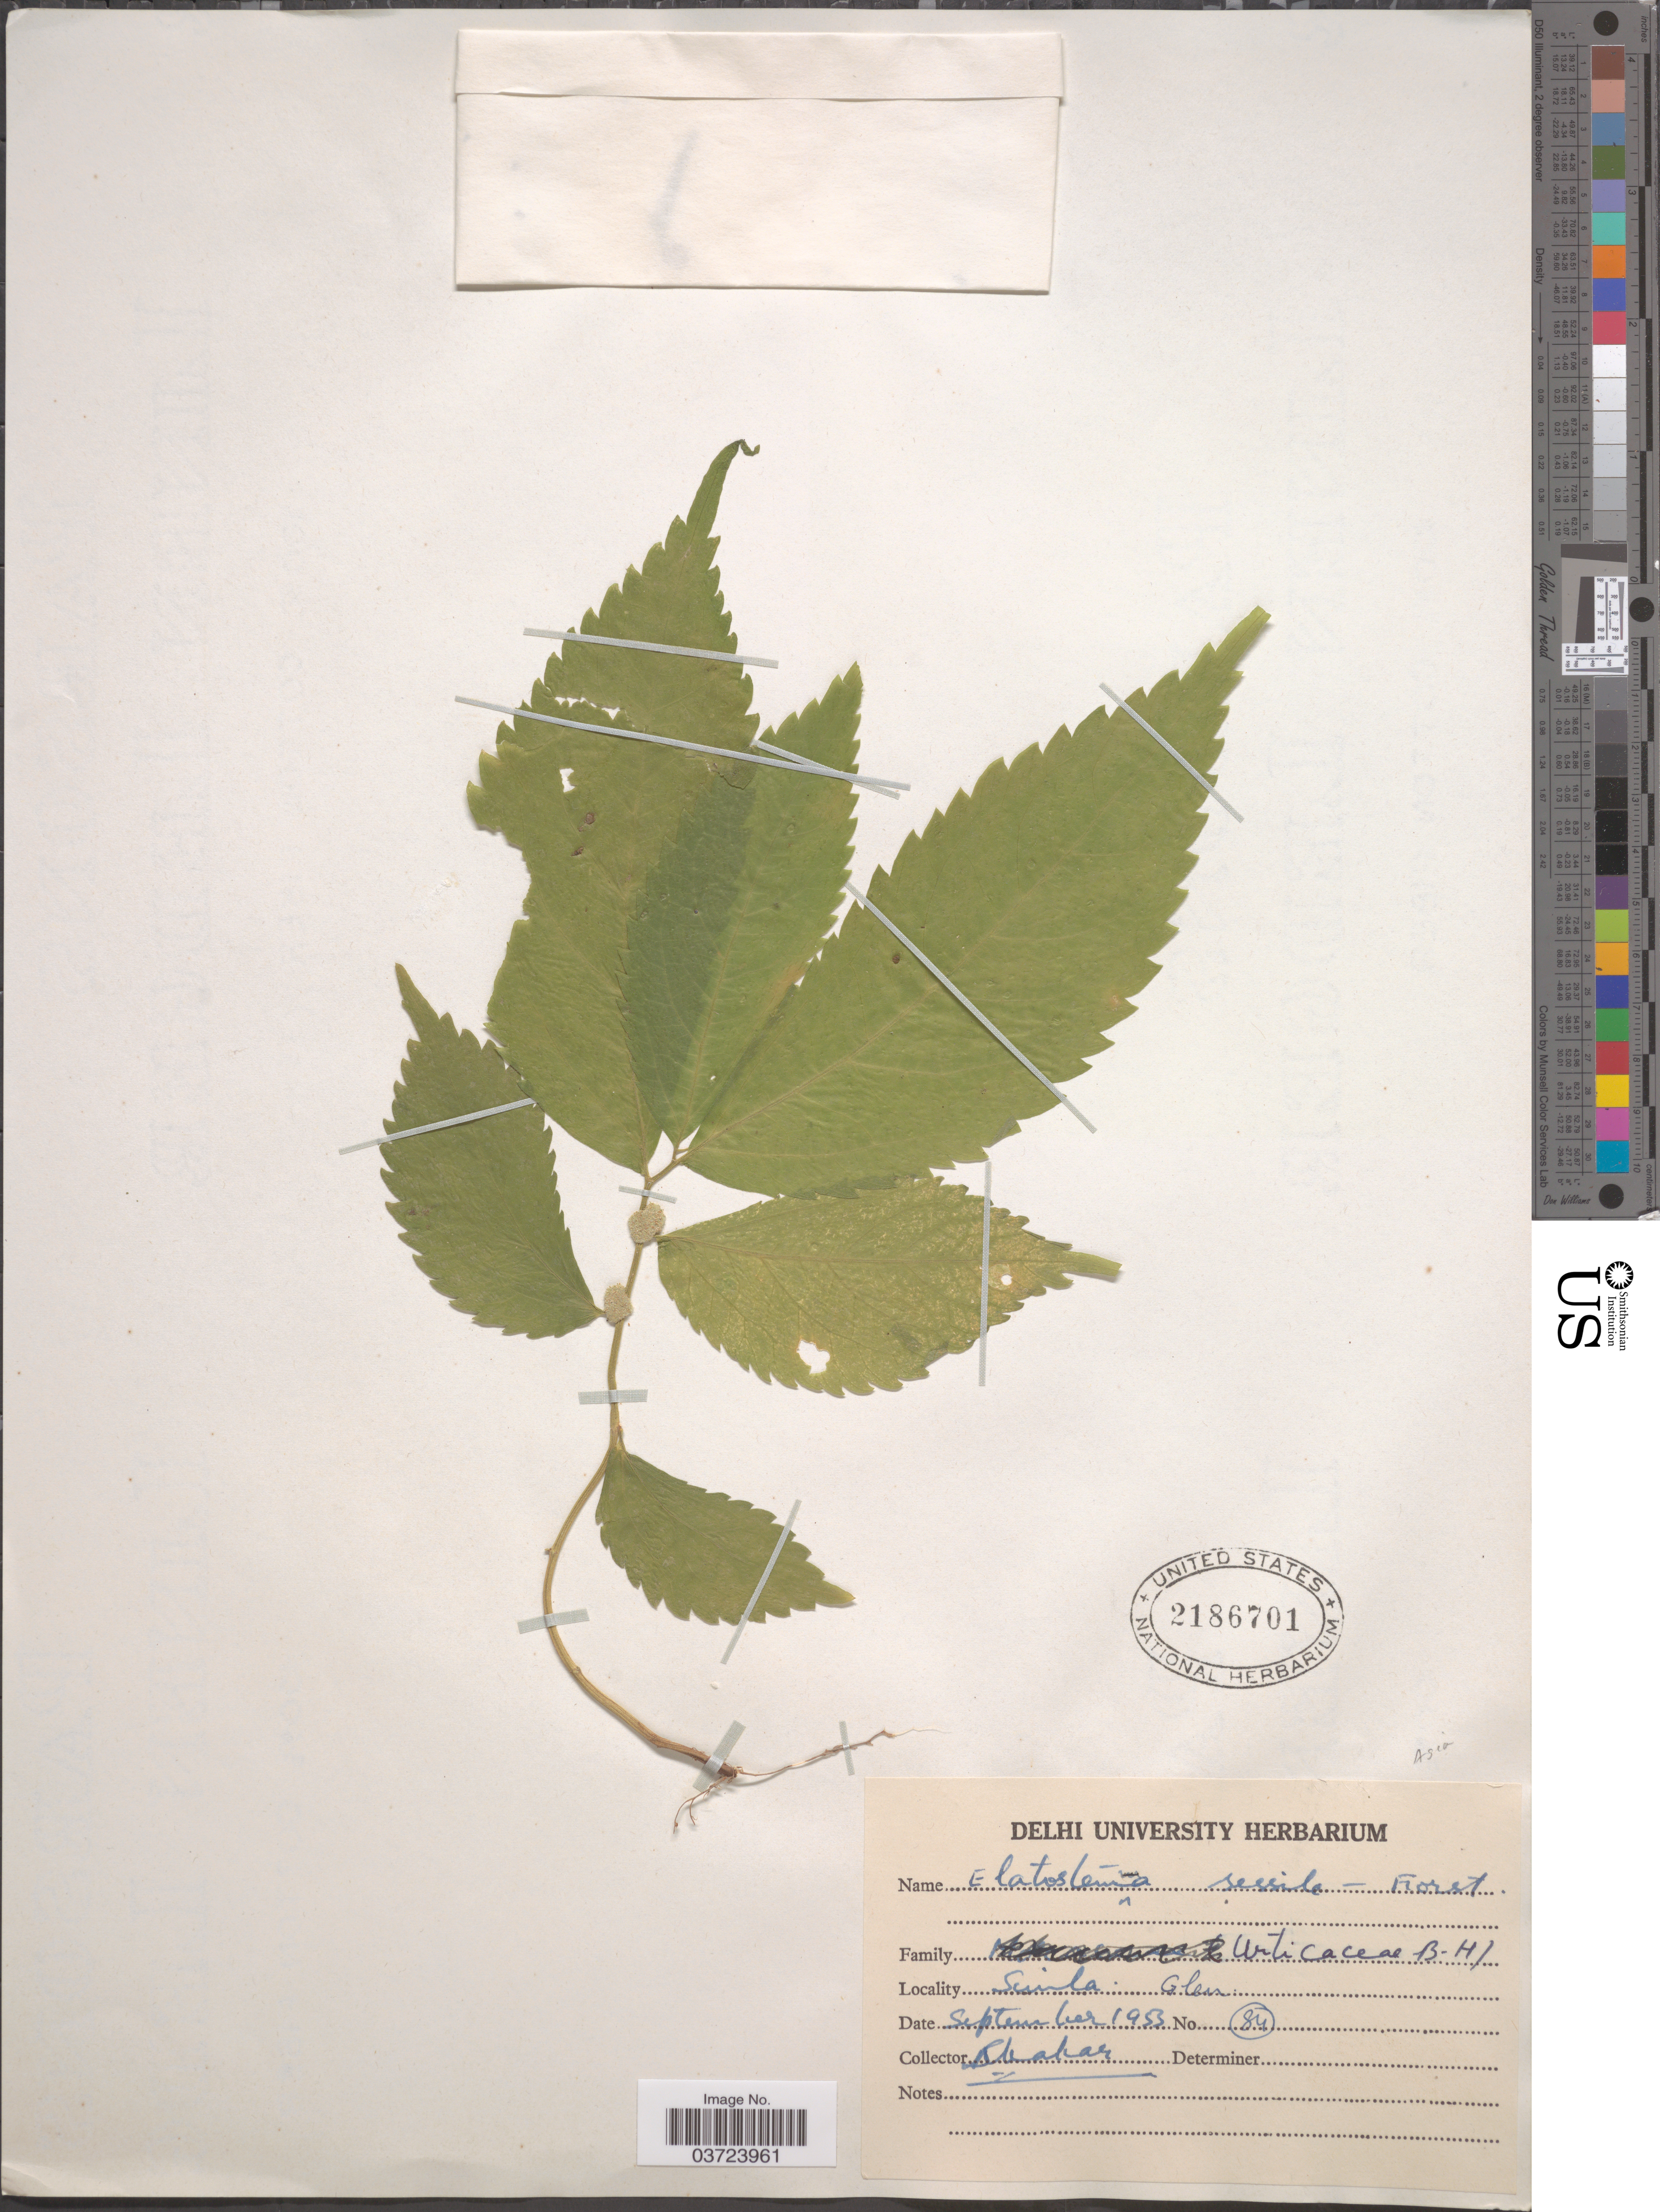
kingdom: Plantae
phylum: Tracheophyta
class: Magnoliopsida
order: Rosales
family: Urticaceae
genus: Elatostema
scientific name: Elatostema sessile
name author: J.R. Forst. & G. Forst.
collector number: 84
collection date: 1953-09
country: India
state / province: Delhi, Capital Territory of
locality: Simla. Glen.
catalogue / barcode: US 2186701